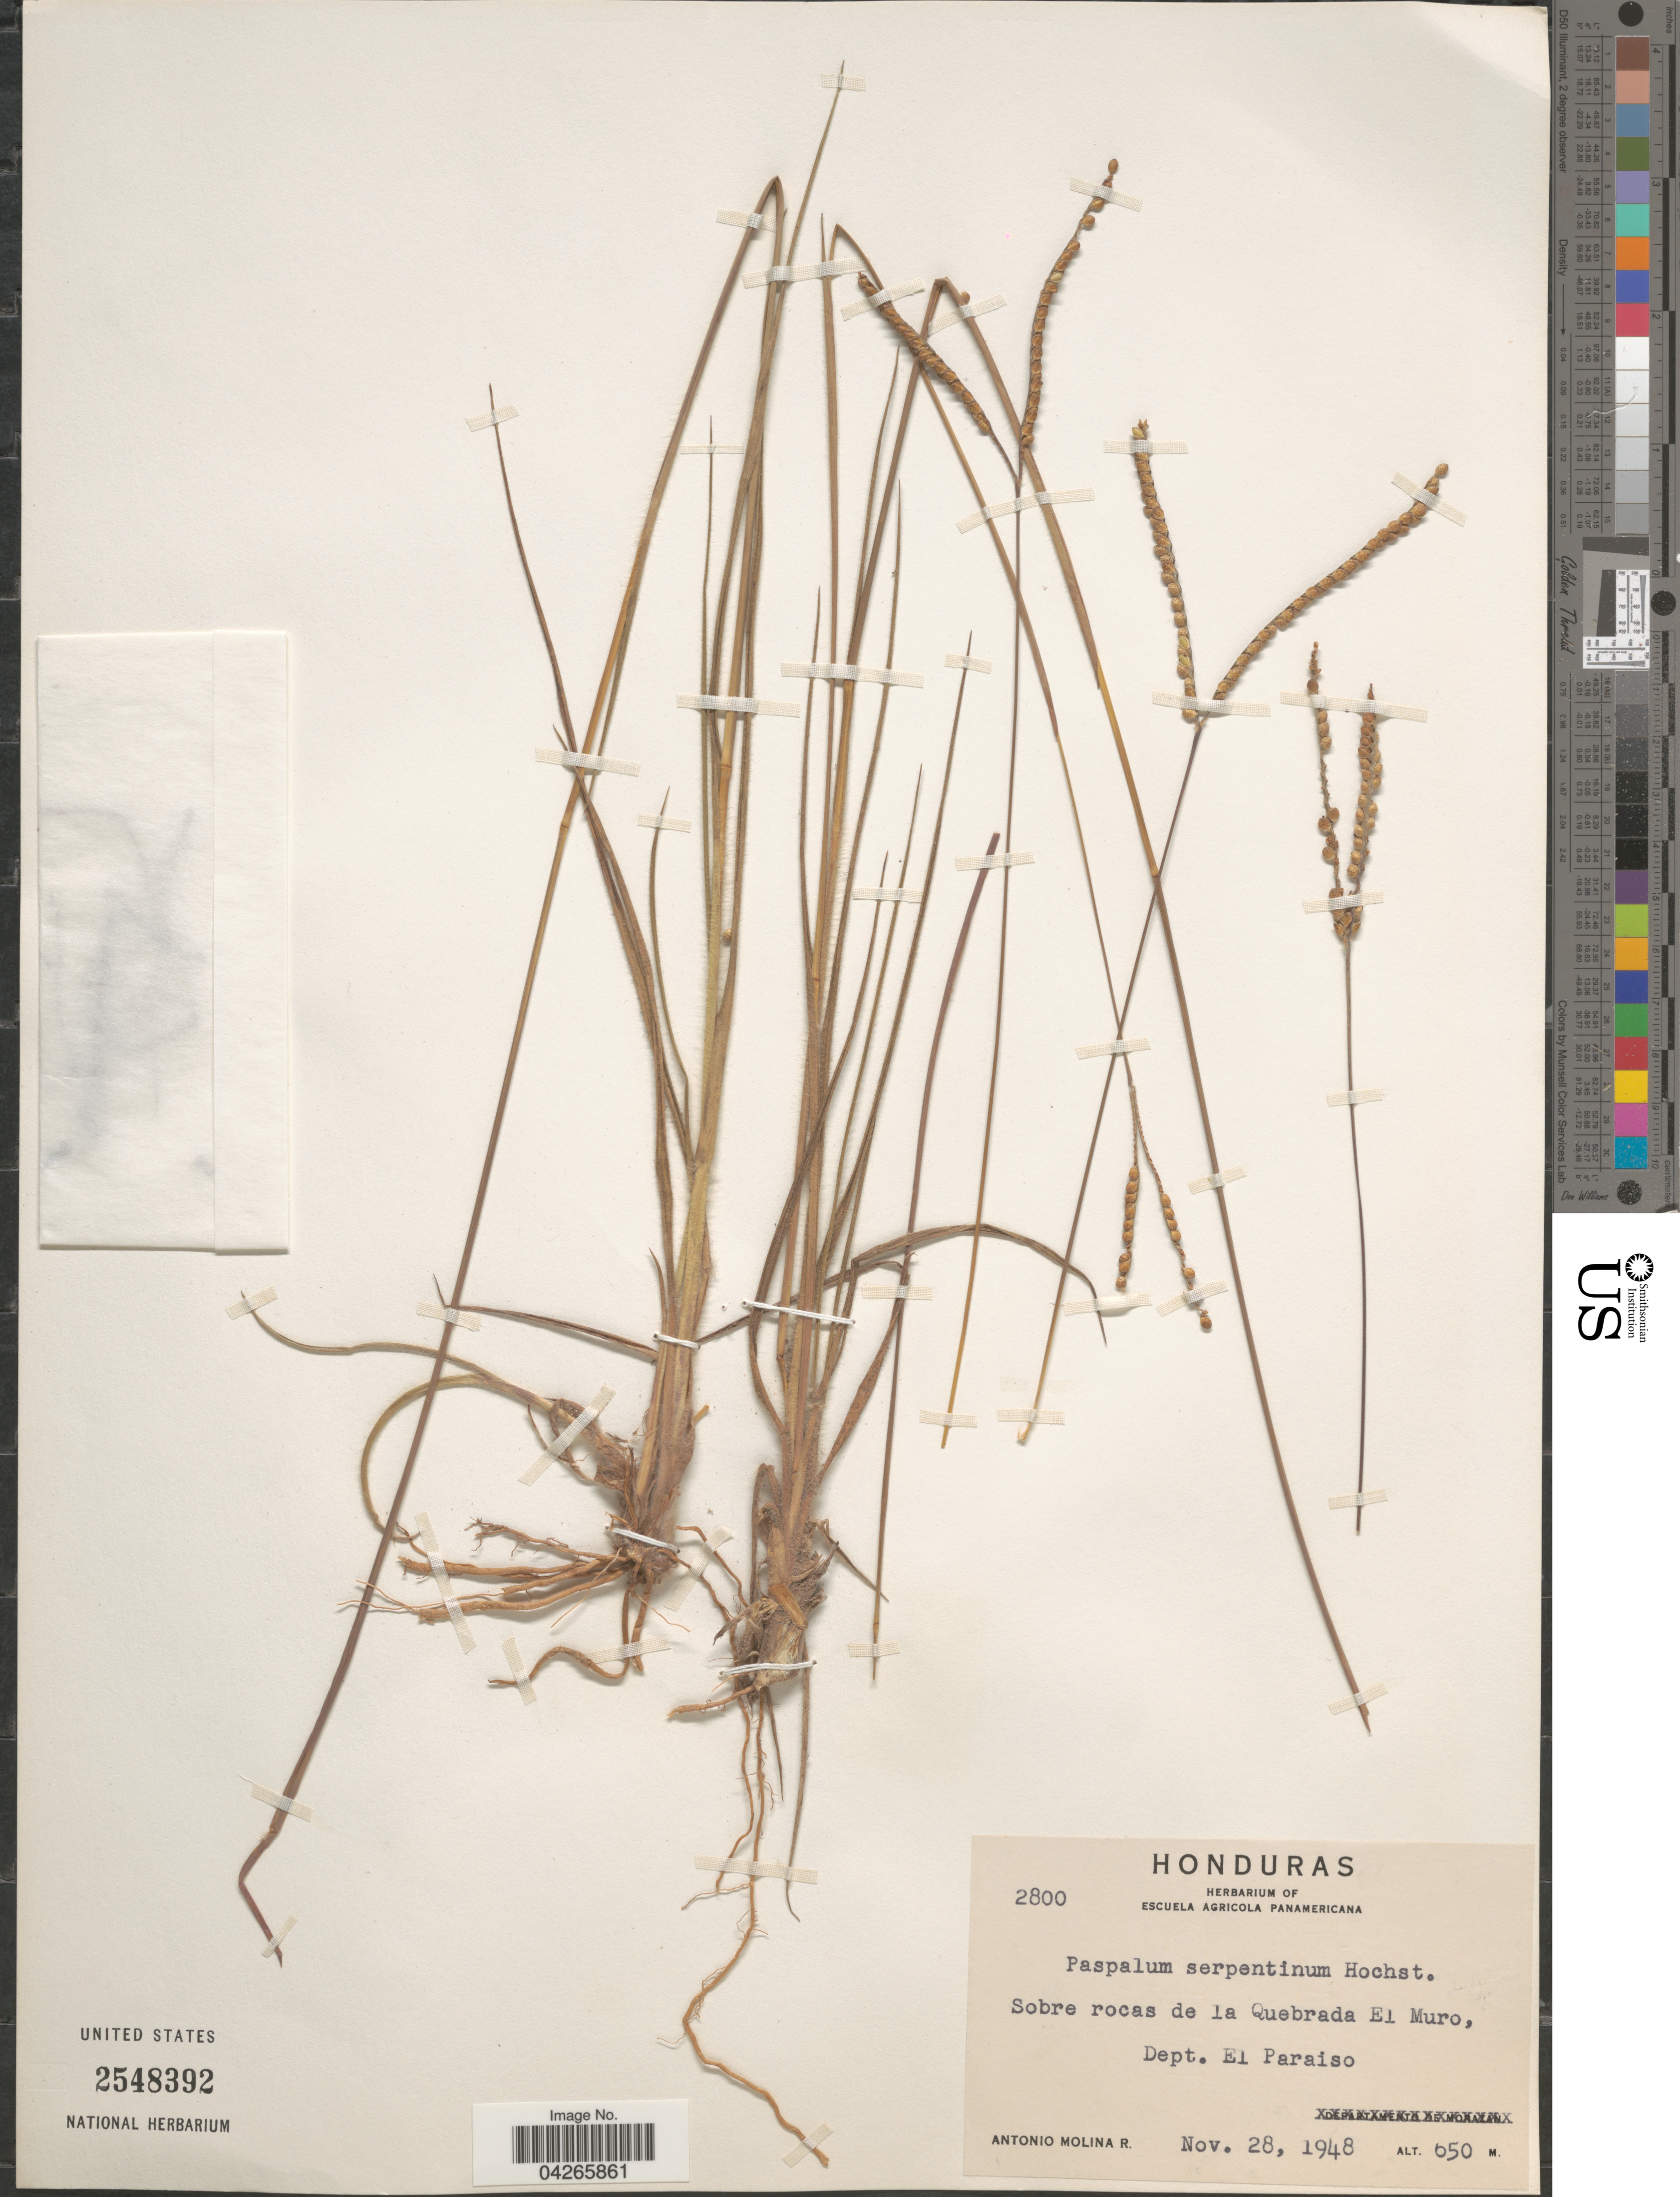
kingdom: Plantae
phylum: Tracheophyta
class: Liliopsida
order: Poales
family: Poaceae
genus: Paspalum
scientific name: Paspalum serpentinum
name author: Hochst. ex Steud.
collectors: A. Molina R.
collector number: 2800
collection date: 1948-11-28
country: Honduras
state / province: El Paraiso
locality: Sobre rocas de la Quebrada El Muro, Dept. El Paraiso.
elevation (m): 650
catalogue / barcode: US 2548392